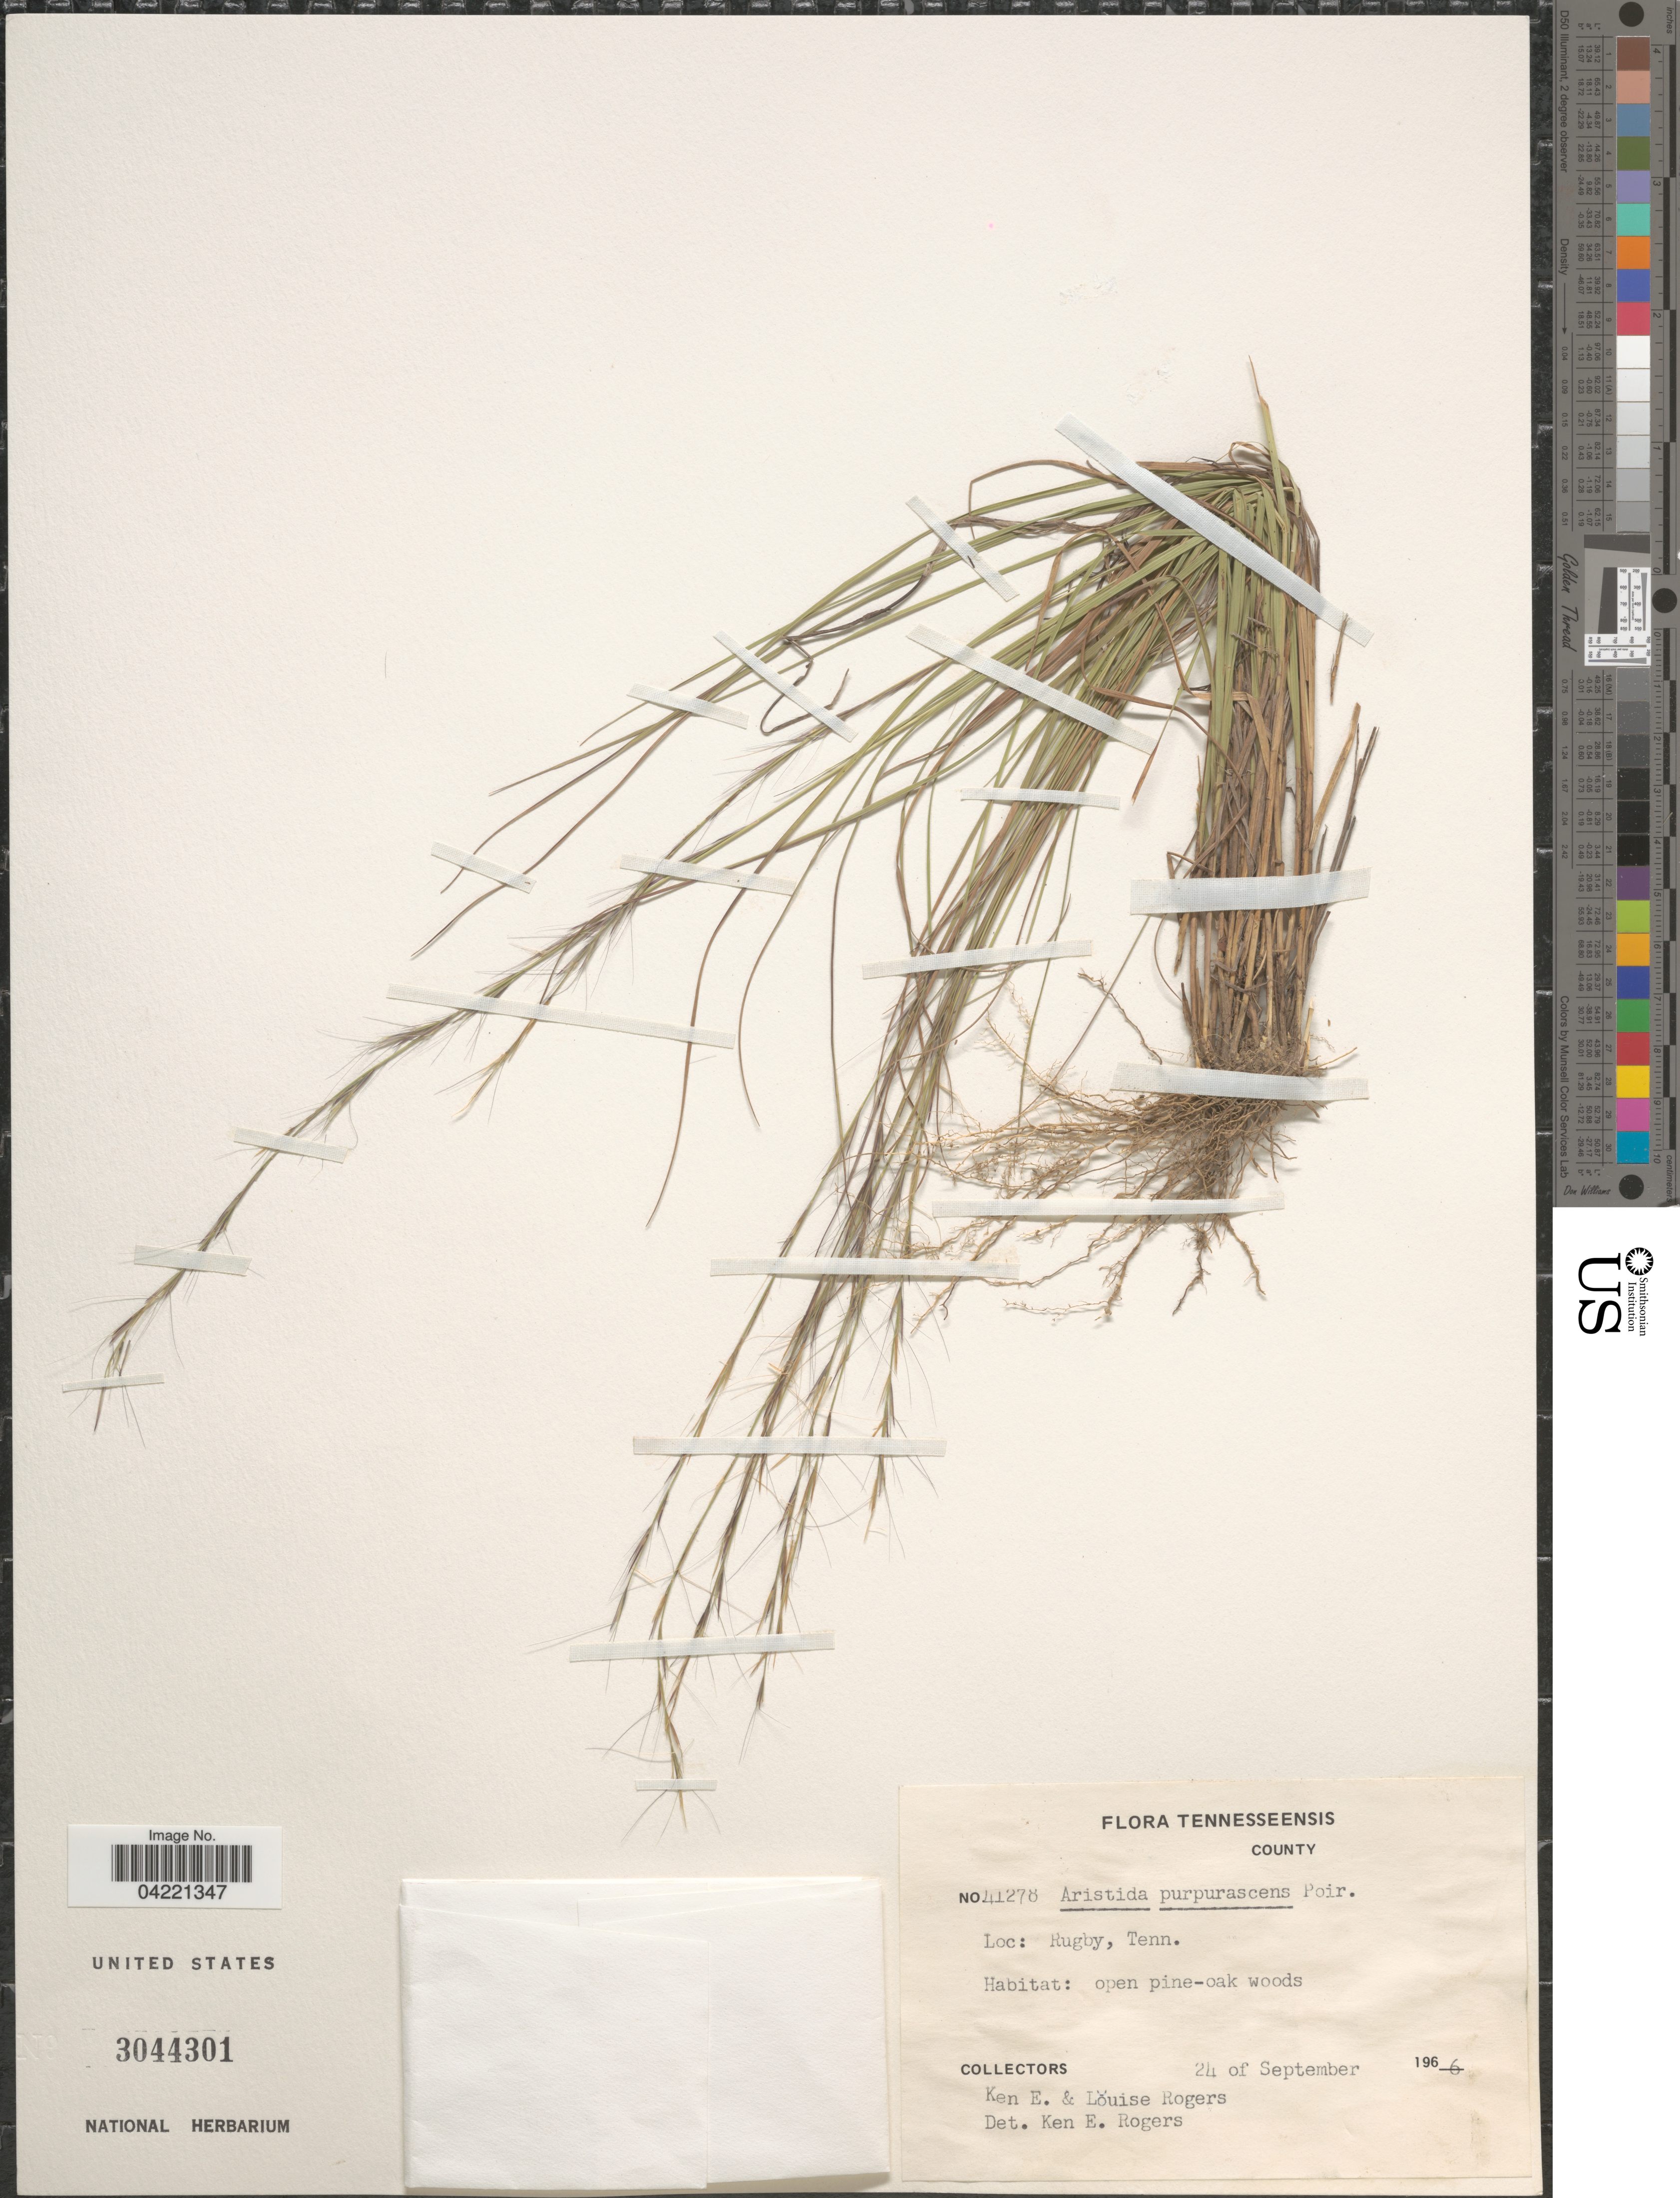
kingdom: Plantae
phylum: Tracheophyta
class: Liliopsida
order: Poales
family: Poaceae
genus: Aristida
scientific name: Aristida purpurascens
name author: Poir.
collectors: K. Rogers & L. Rogers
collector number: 41278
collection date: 1966-09-24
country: United States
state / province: Tennessee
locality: Rugby, Tenn. Open pine-oak woods.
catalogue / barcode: US 3044301